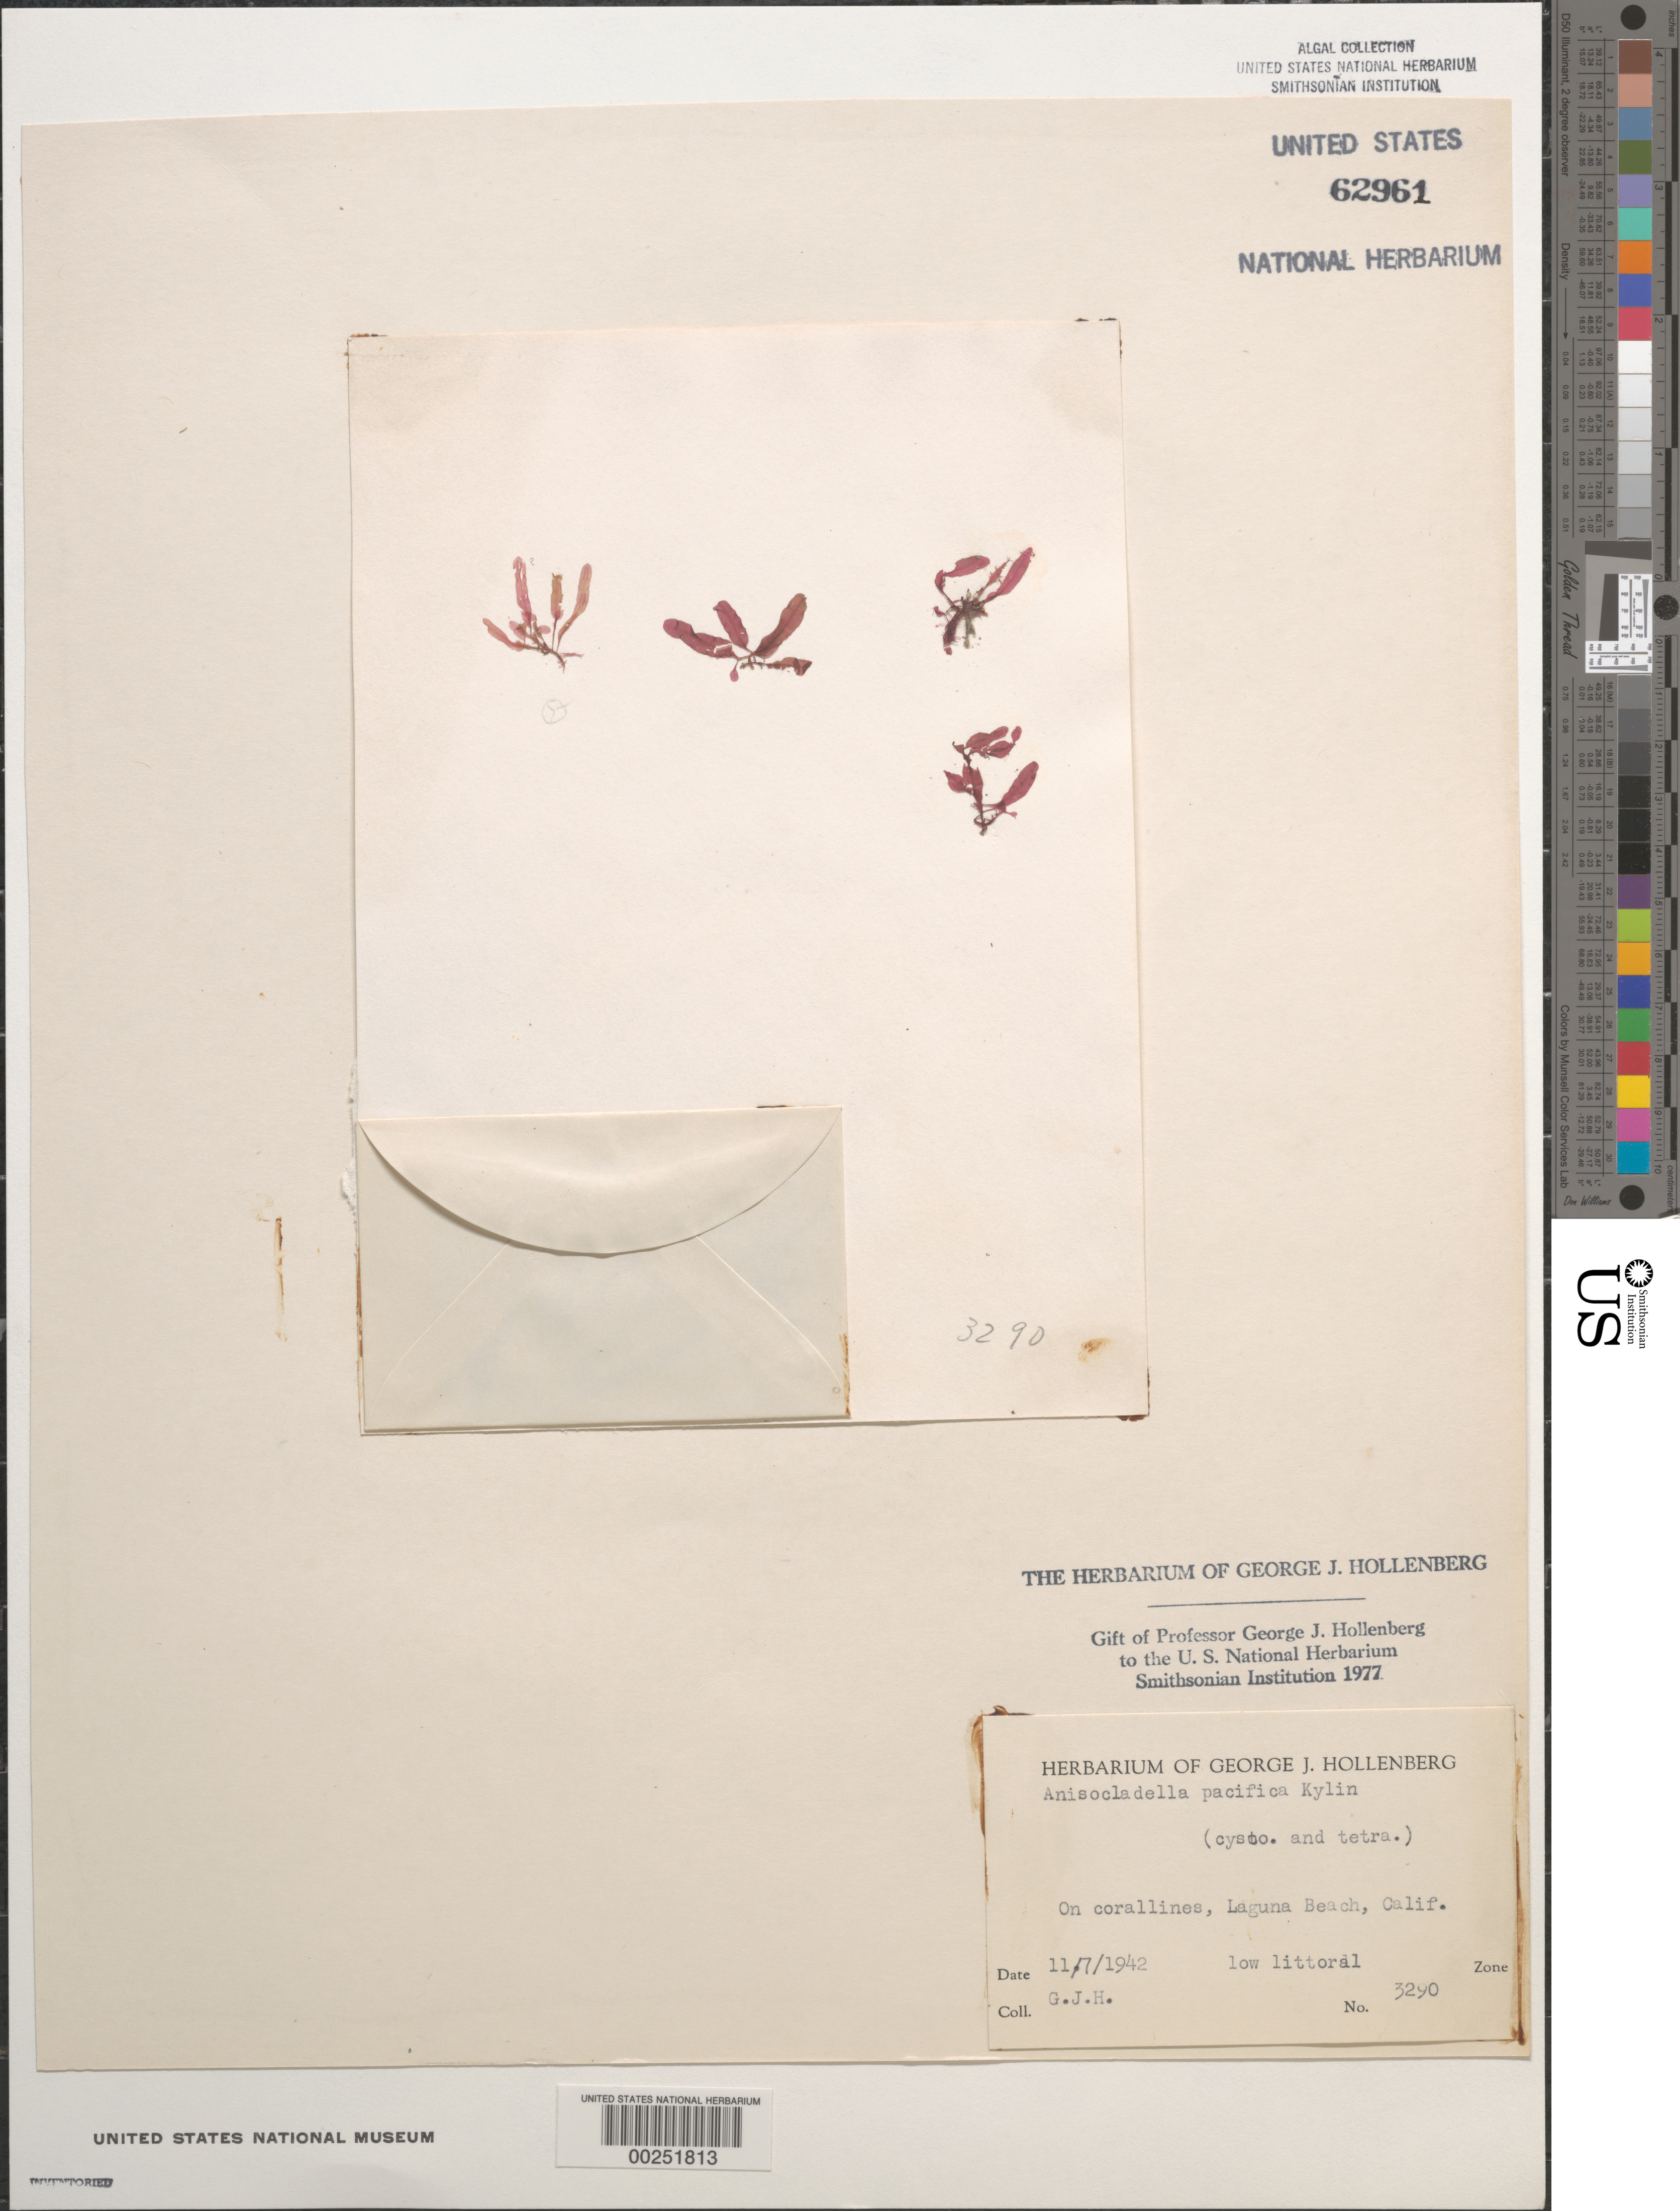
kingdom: Plantae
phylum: Rhodophyta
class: Florideophyceae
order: Ceramiales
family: Delesseriaceae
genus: Anisocladella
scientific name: Anisocladella pacifica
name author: Kylin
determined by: Hollenberg, George J.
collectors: G. Hollenberg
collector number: GJH 3290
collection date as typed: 07 Nov 1942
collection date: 1942-11-07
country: United States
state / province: California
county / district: Orange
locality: Laguna Beach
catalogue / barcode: US 62961